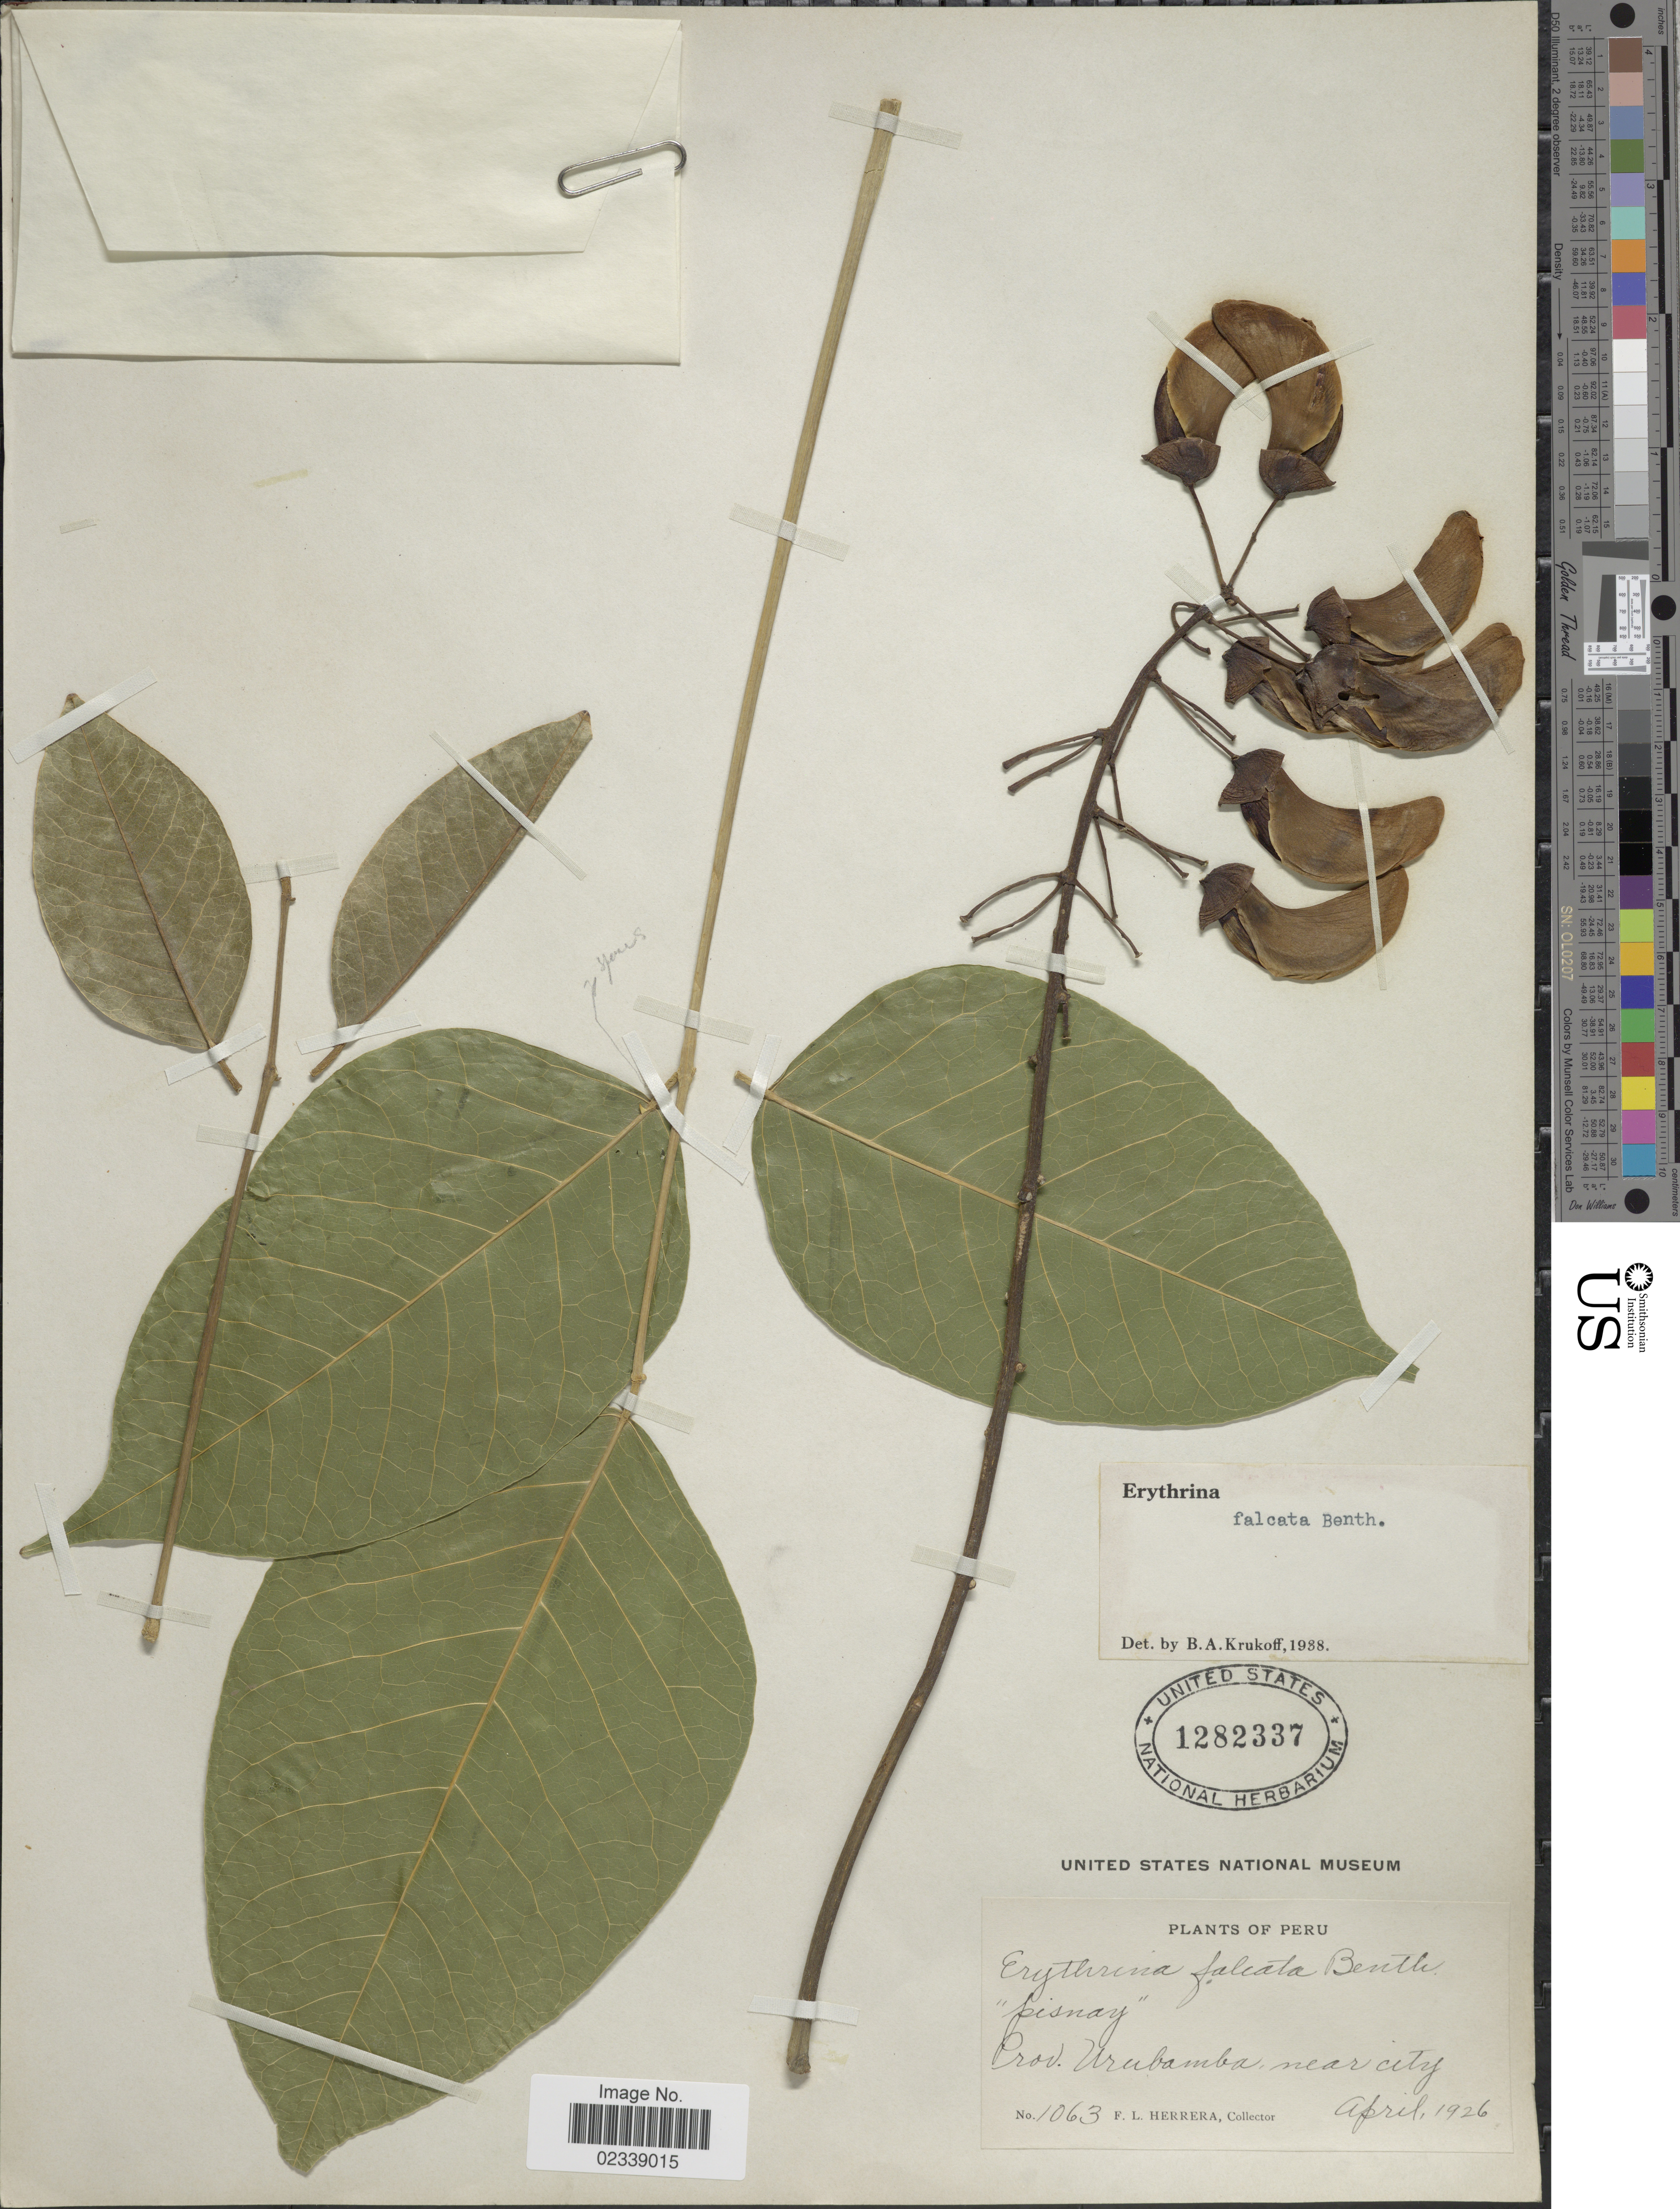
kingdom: Plantae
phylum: Tracheophyta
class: Magnoliopsida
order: Fabales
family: Fabaceae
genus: Erythrina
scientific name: Erythrina falcata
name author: Benth.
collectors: F. L. Herrera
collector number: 1063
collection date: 1926-04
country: Peru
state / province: Cusco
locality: Prov. Urubamba, near city.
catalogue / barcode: US 1282337